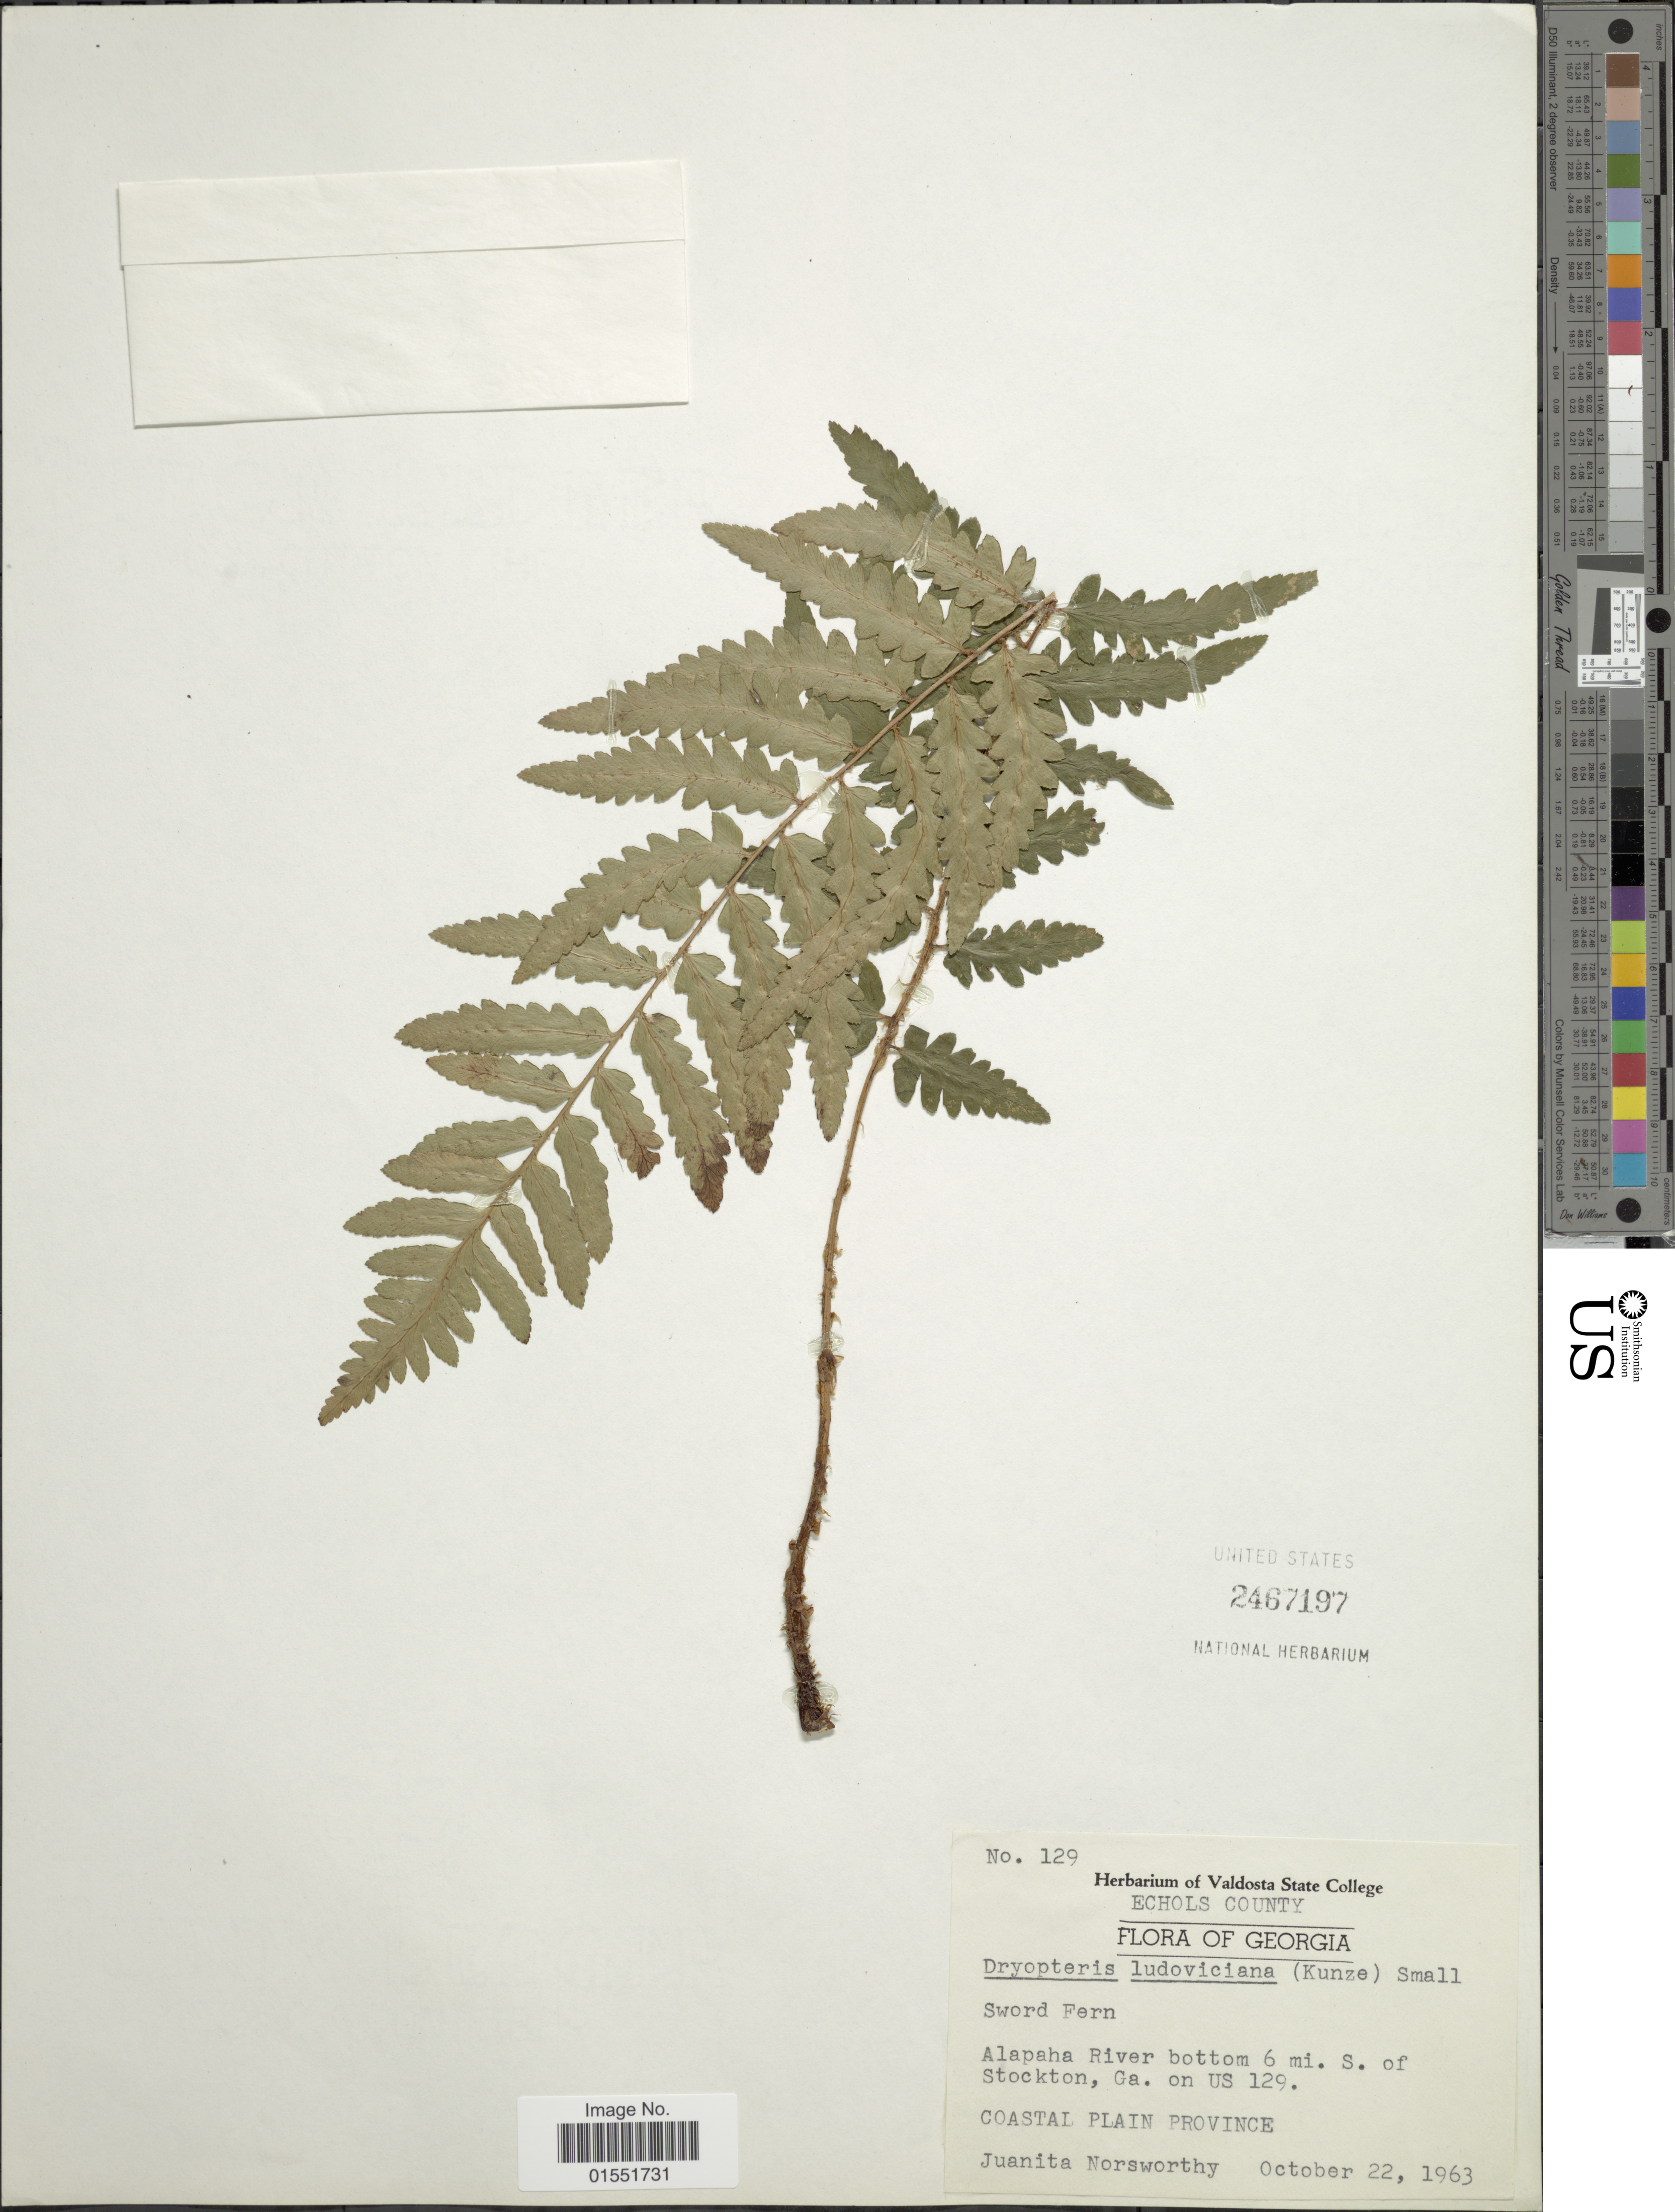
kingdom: Plantae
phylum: Tracheophyta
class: Polypodiopsida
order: Polypodiales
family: Dryopteridaceae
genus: Dryopteris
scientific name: Dryopteris ludoviciana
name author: (Kunze) Small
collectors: J. Norsworthy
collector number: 129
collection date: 1963-10-22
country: United States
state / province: Georgia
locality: Echols County. Alapaha River bottom 6 mi. S. of Stockton, Ga, on US 129. Coastal Plain Province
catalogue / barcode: US 2467197